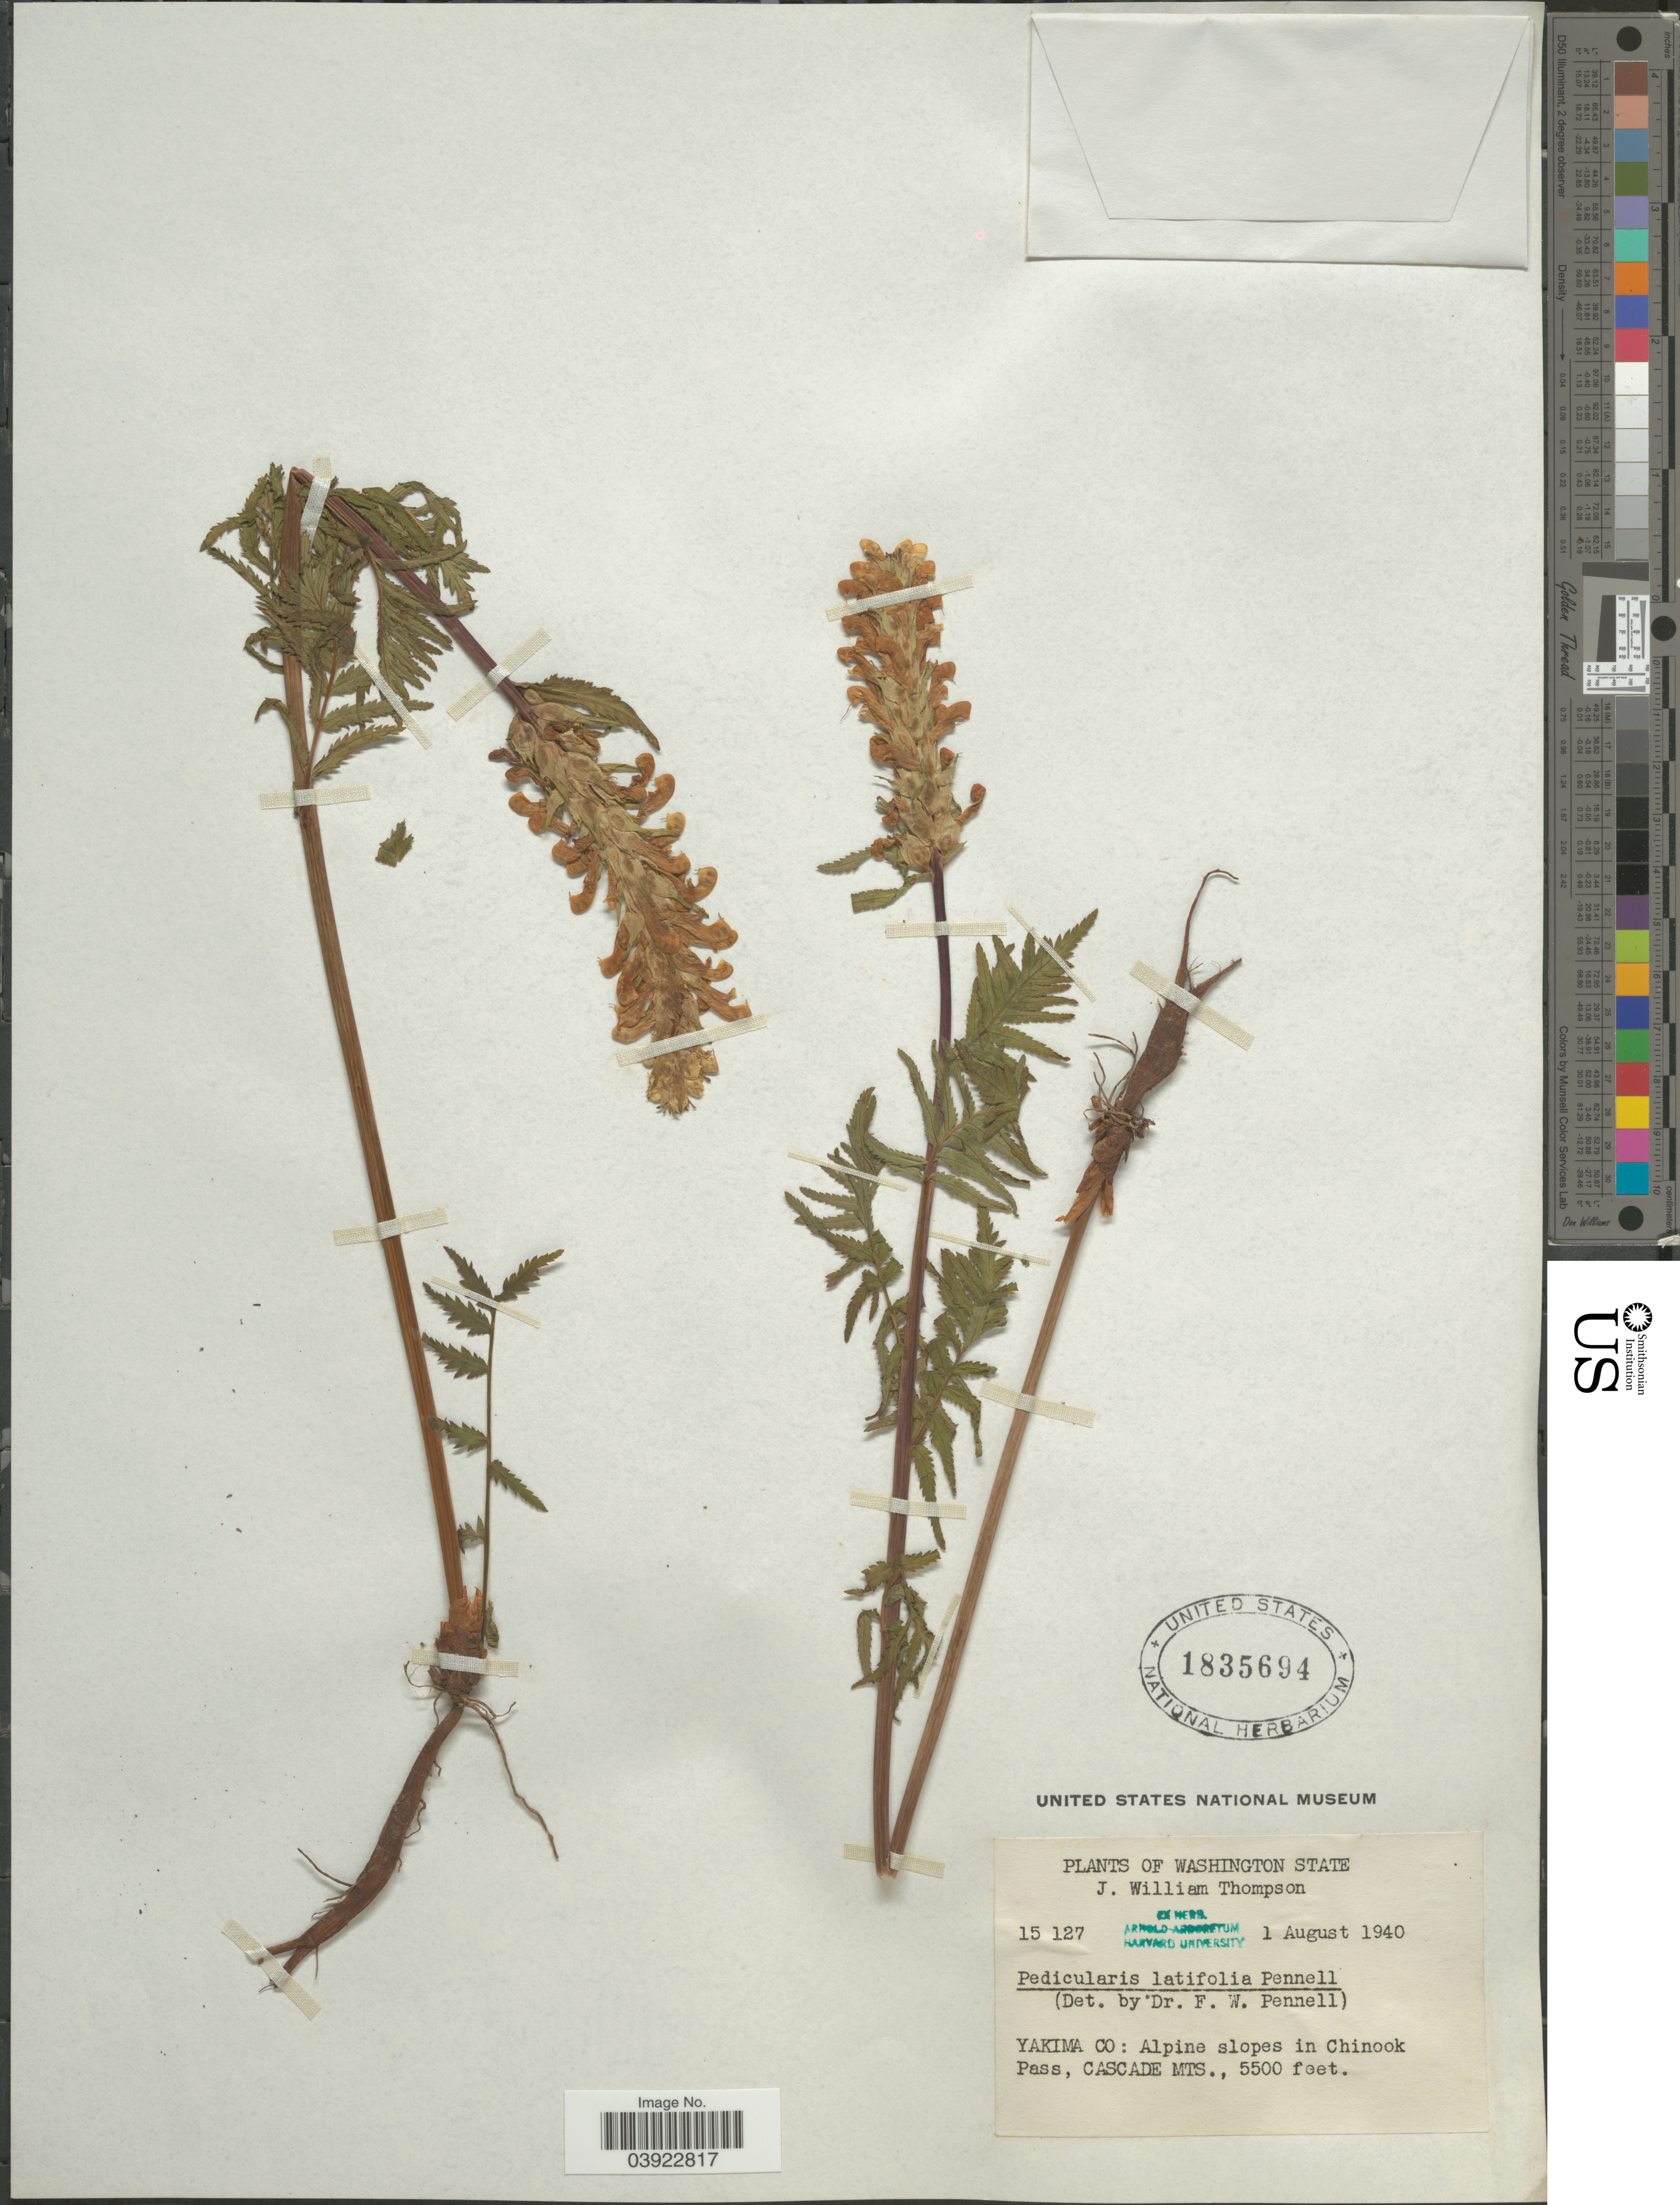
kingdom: Plantae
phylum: Tracheophyta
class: Magnoliopsida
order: Lamiales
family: Orobanchaceae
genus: Pedicularis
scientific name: Pedicularis latifolia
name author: Pennell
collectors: J. W. Thompson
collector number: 15127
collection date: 1940-08-01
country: United States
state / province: Washington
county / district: Yakima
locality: Yakima Co: Alpine slopes in Chinook Pass, Cascade Mts.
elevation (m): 1676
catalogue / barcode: US 1835694